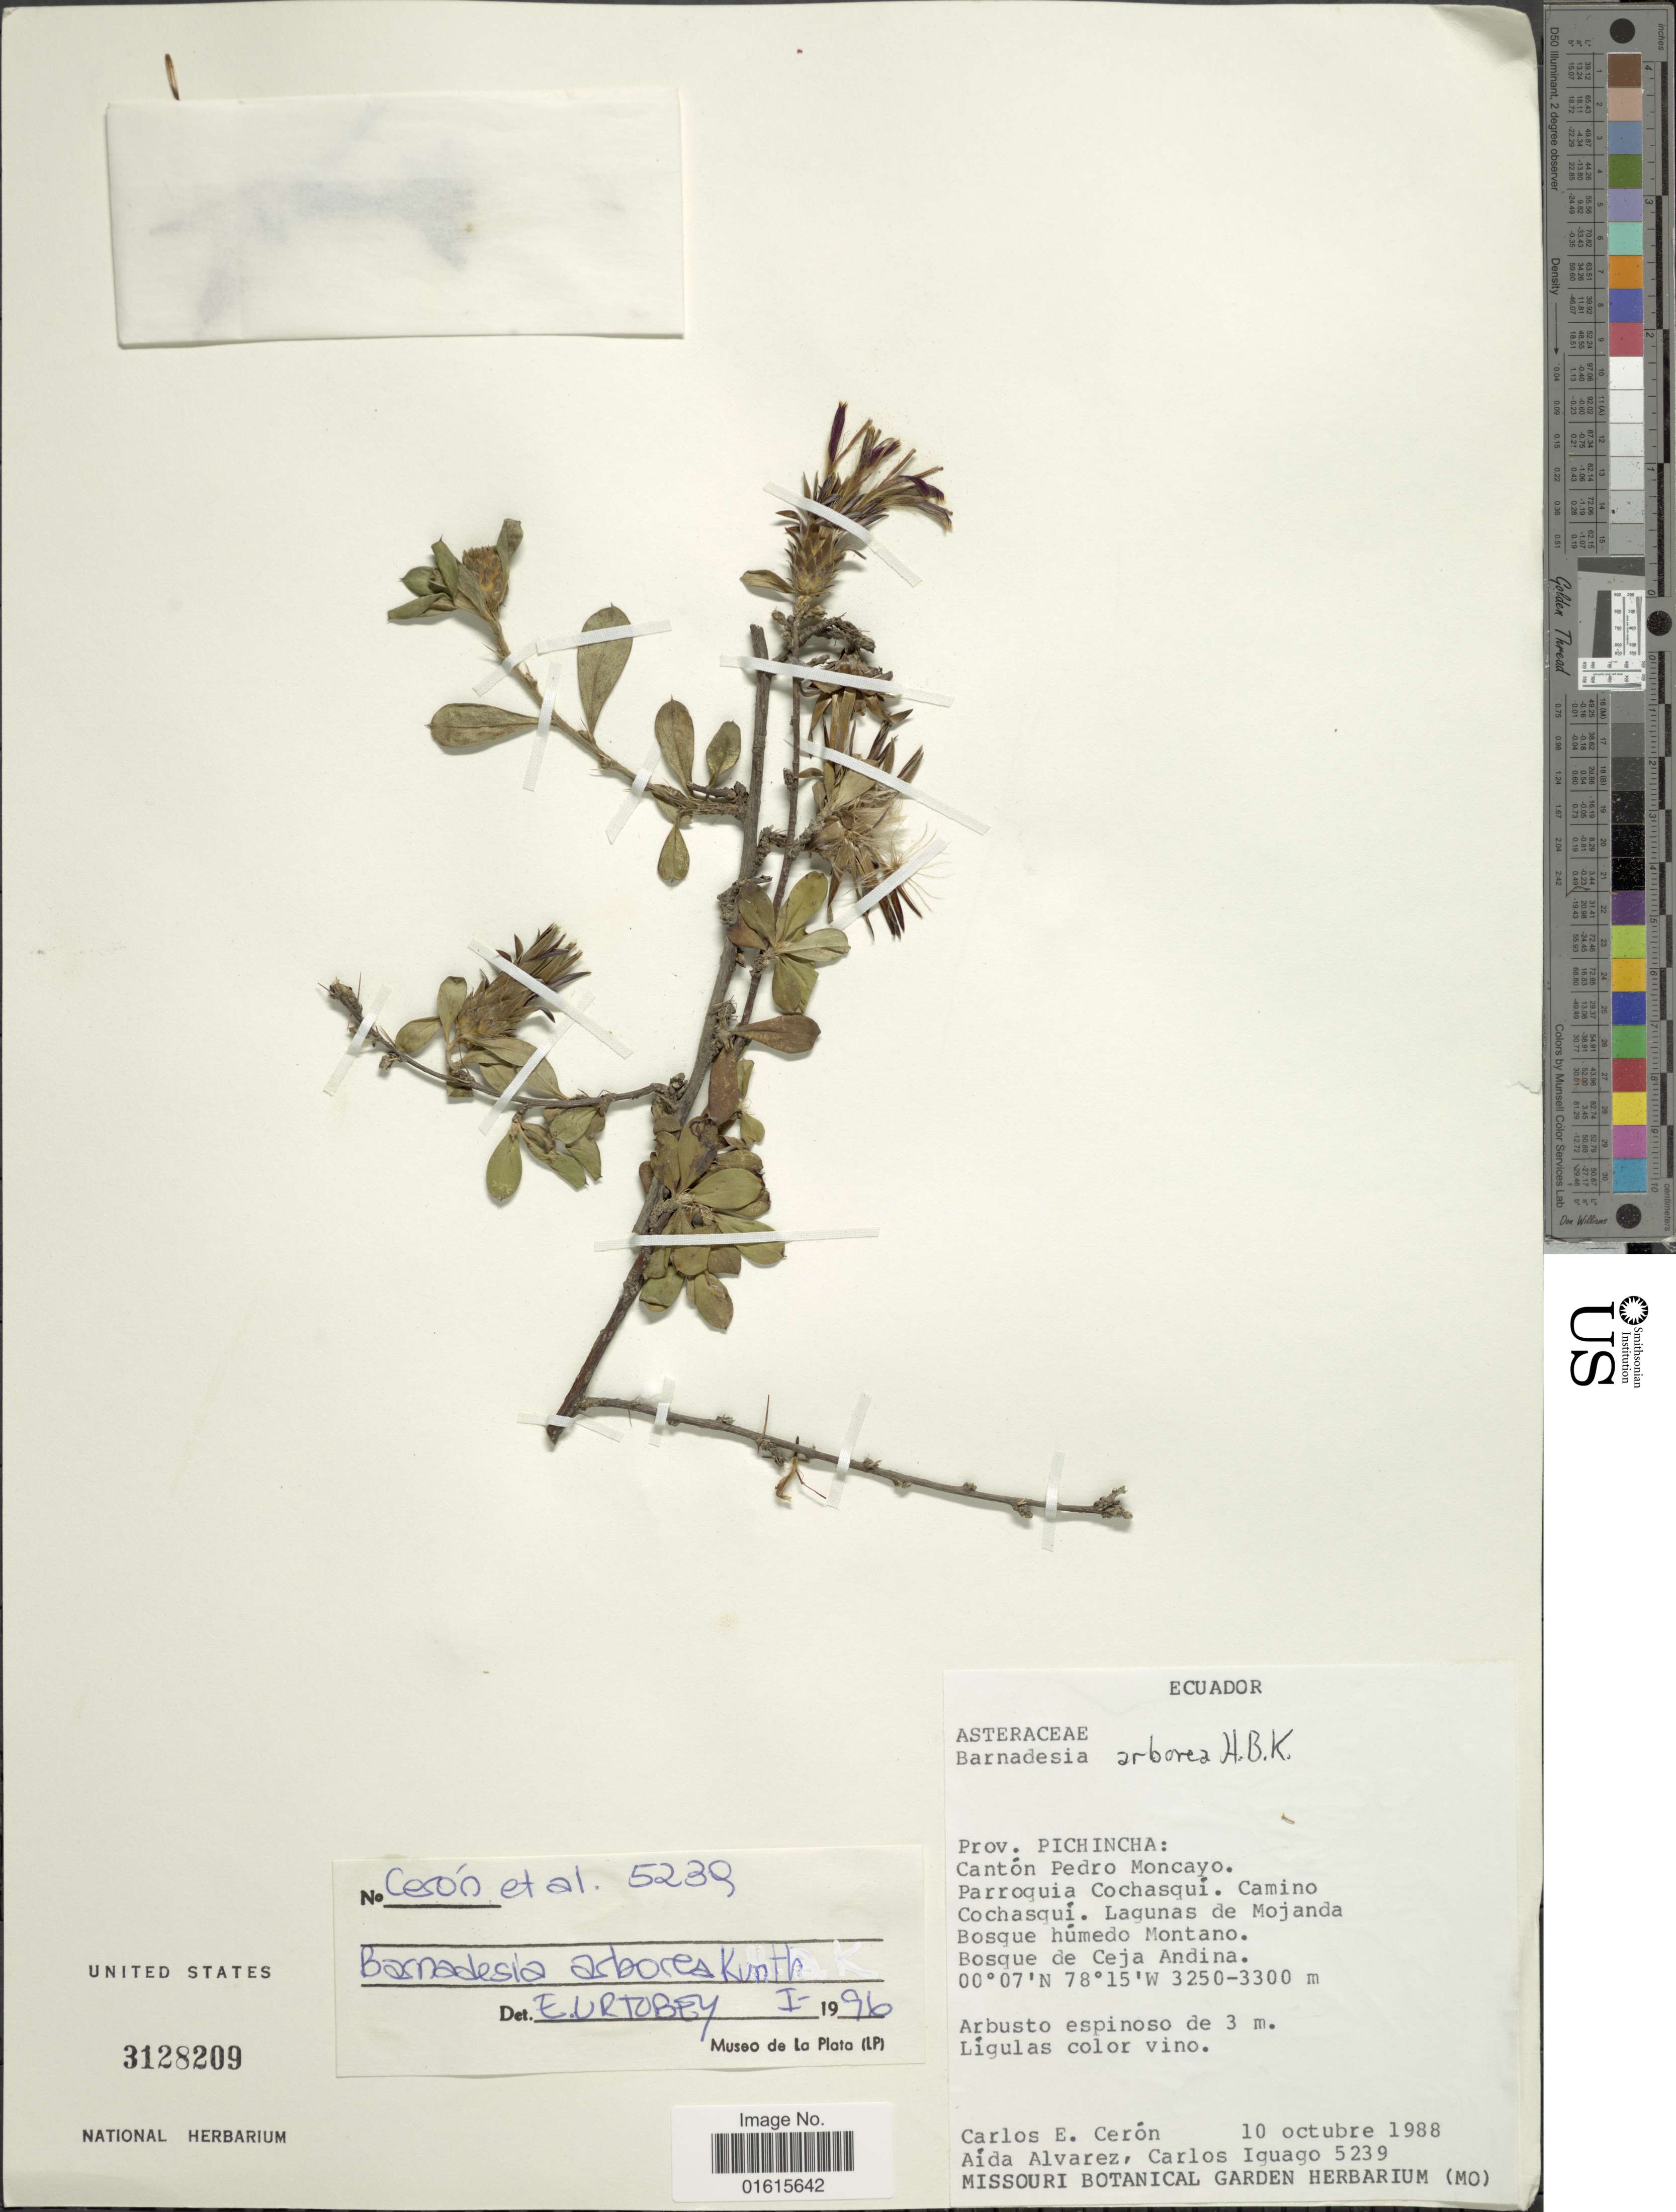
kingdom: Plantae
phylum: Tracheophyta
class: Magnoliopsida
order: Asterales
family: Asteraceae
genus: Barnadesia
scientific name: Barnadesia arborea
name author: Kunth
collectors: C. E. Cerón M., A. Alvarez & C. Iguago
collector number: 5239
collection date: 1988-10-10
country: Ecuador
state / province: Pichincha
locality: Canton Pedro Moncayo. Parroguia Cochasqui. Camino Cocasqui. Lagunas de Mojanda, Bosque humedo Montano. Bosque de Ceja Andina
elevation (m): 3250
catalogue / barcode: US 3128209